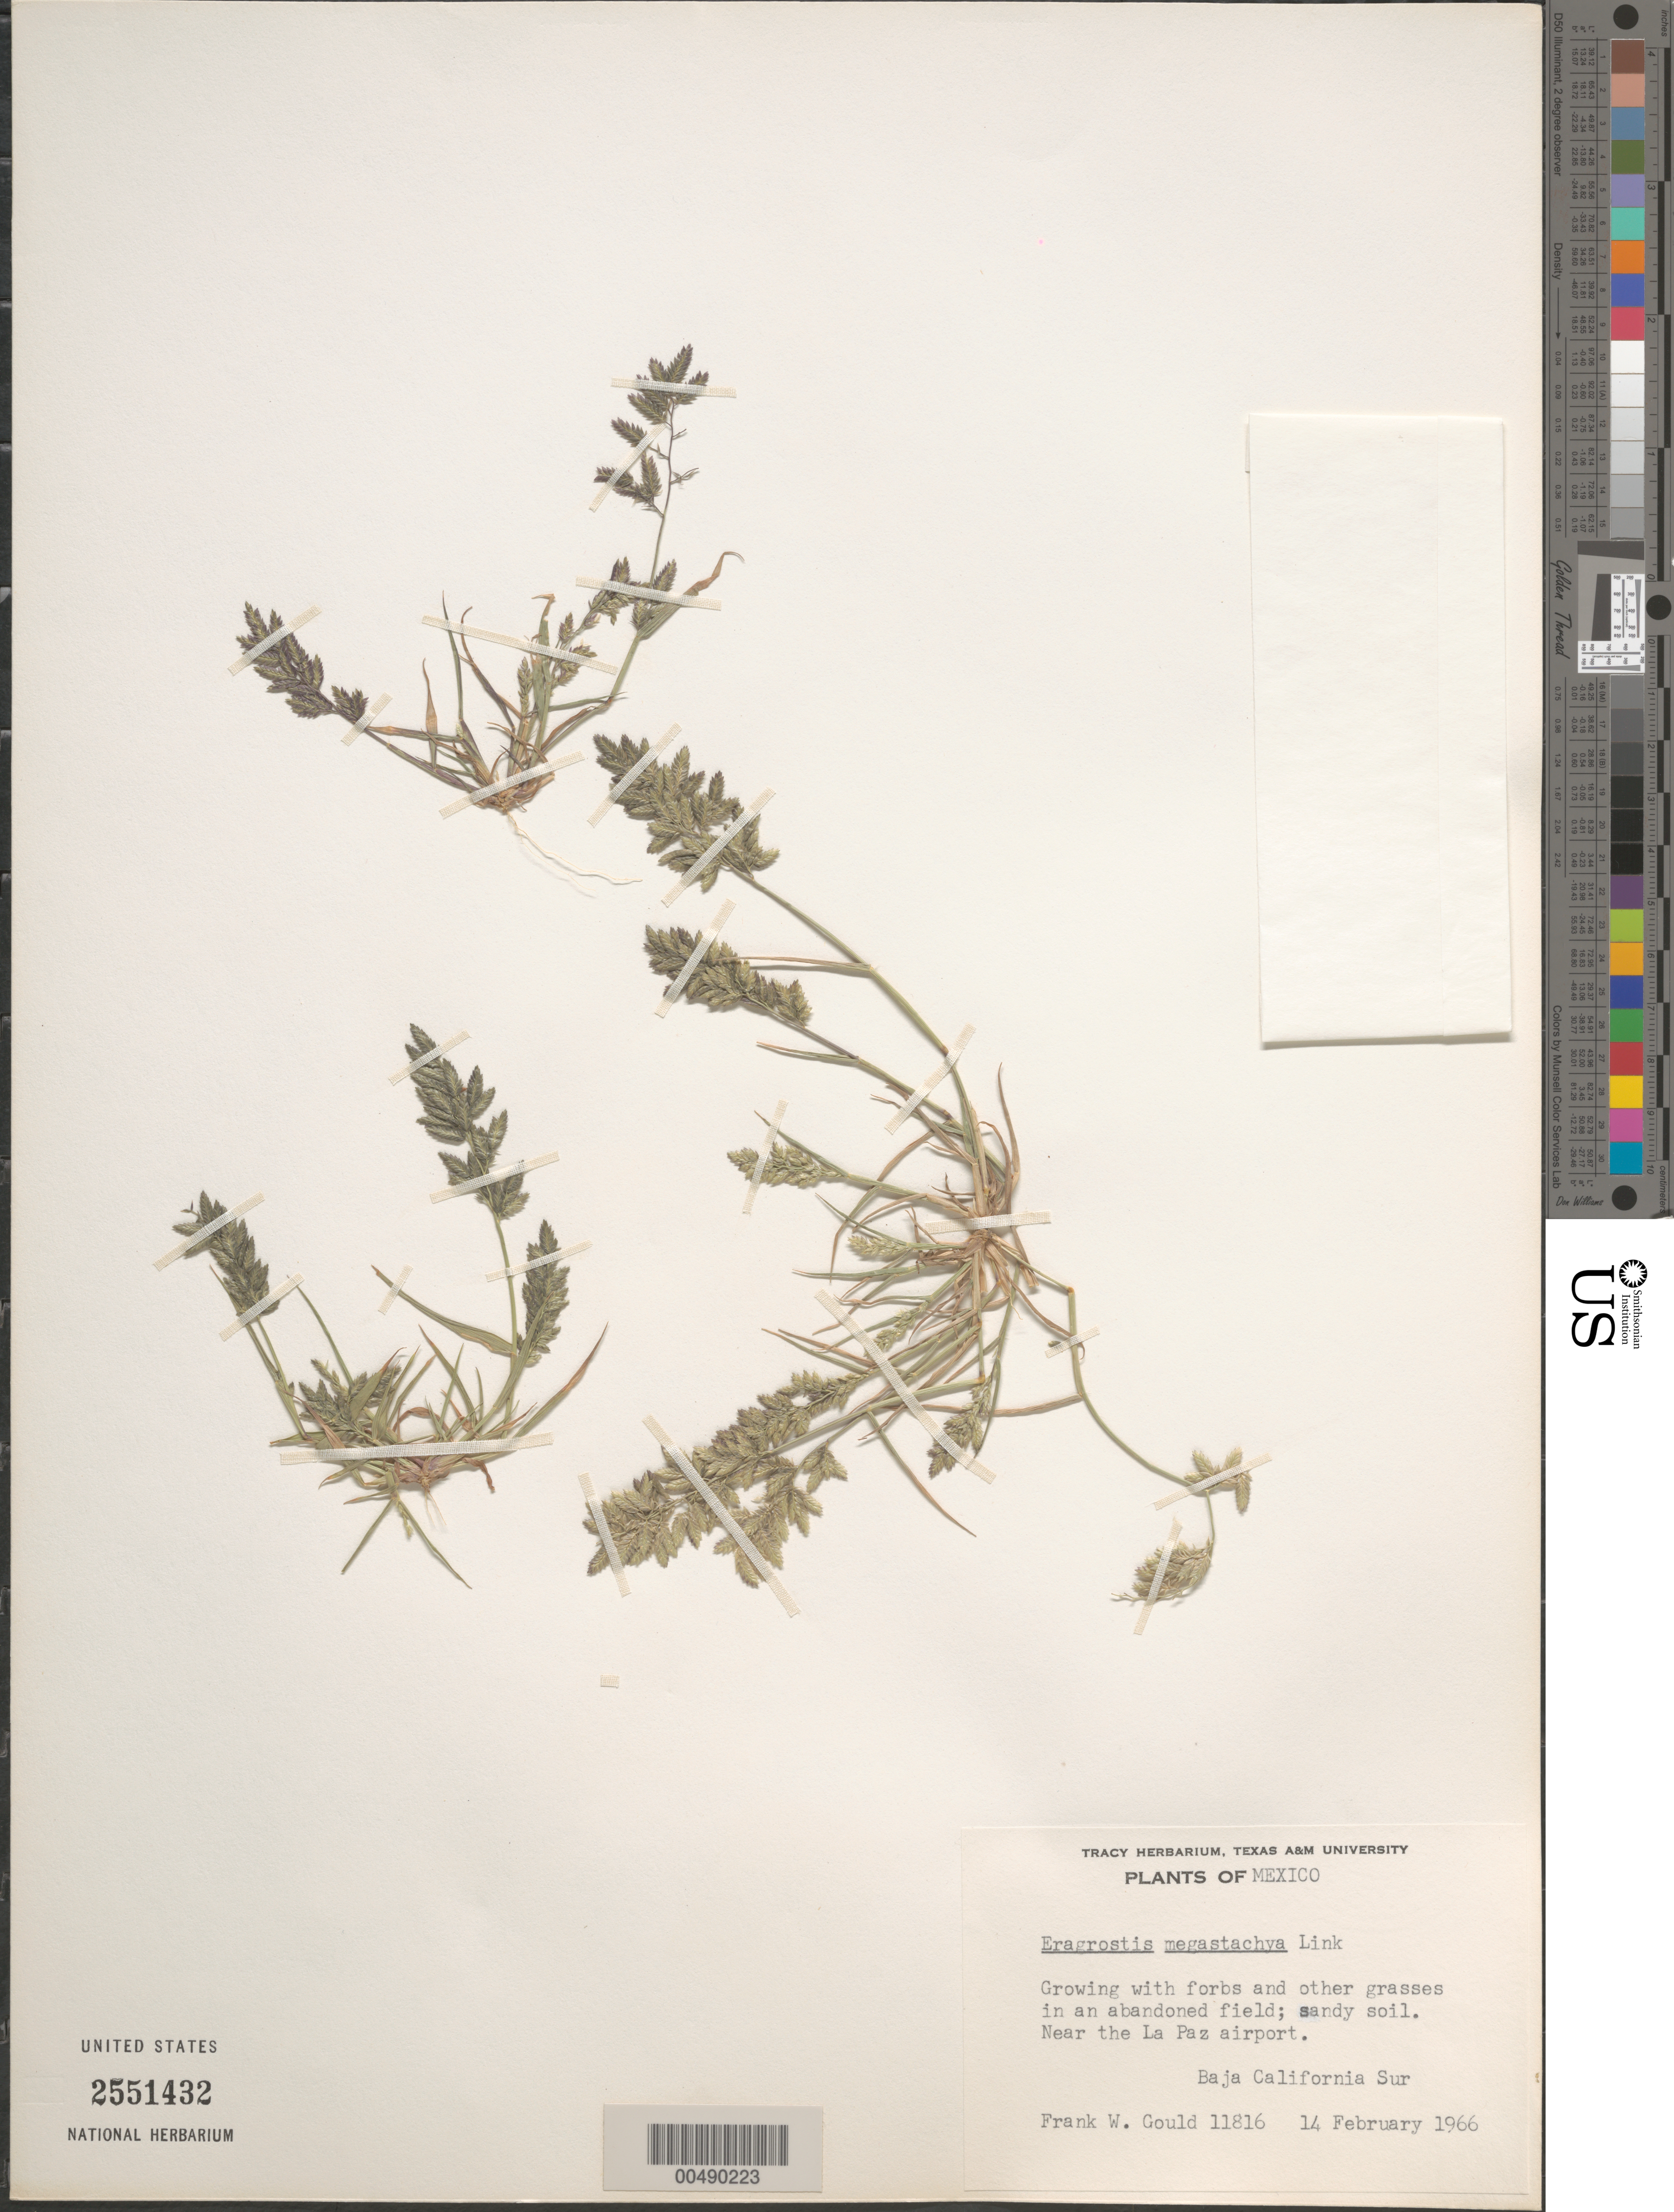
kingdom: Plantae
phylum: Tracheophyta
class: Liliopsida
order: Poales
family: Poaceae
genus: Eragrostis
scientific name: Eragrostis cilianensis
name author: (Bellardi) Vignolo ex Janch.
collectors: F. W. Gould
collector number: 11816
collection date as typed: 14 Feb 1966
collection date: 1966-02-14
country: Mexico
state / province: Baja California Sur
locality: Near the La Paz airport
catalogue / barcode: US 2551432